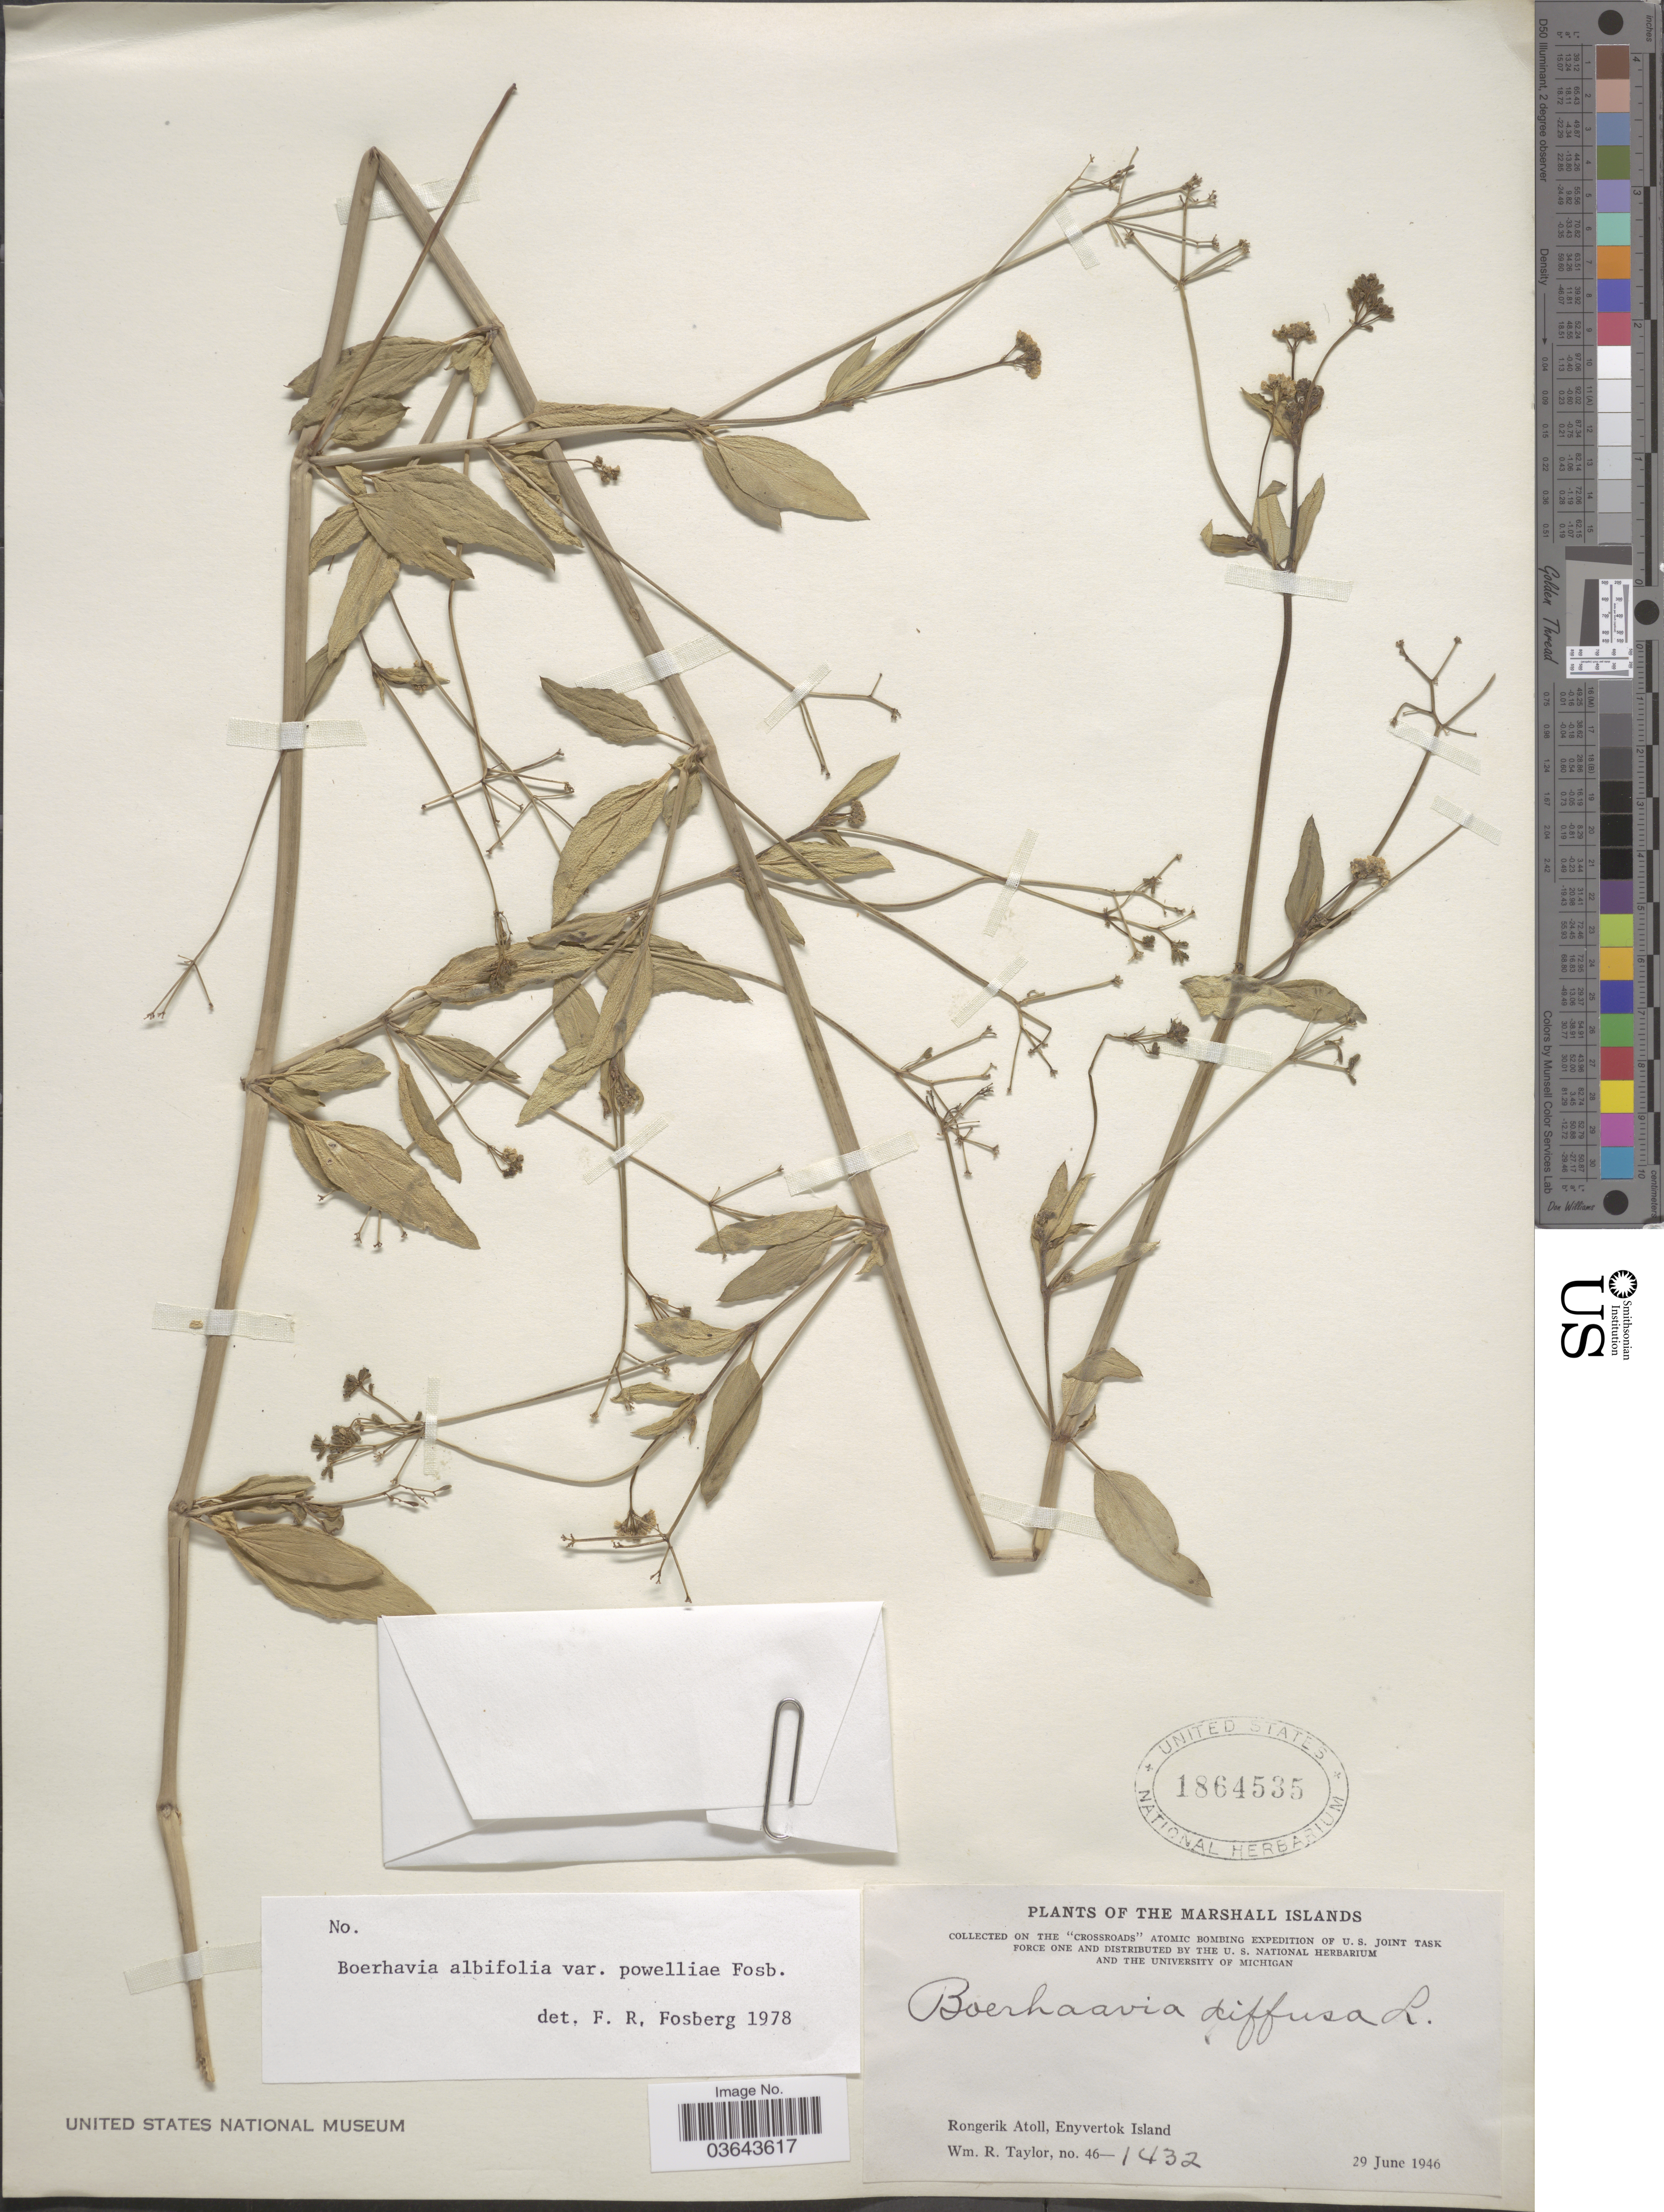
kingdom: Plantae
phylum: Tracheophyta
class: Magnoliopsida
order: Caryophyllales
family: Nyctaginaceae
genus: Boerhavia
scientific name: Boerhavia albiflora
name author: Fosberg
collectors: W. R. Taylor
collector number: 46-1432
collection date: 1946-06-29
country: Marshall Islands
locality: Rongerik Atoll, Enyvertok Island.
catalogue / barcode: US 1864535